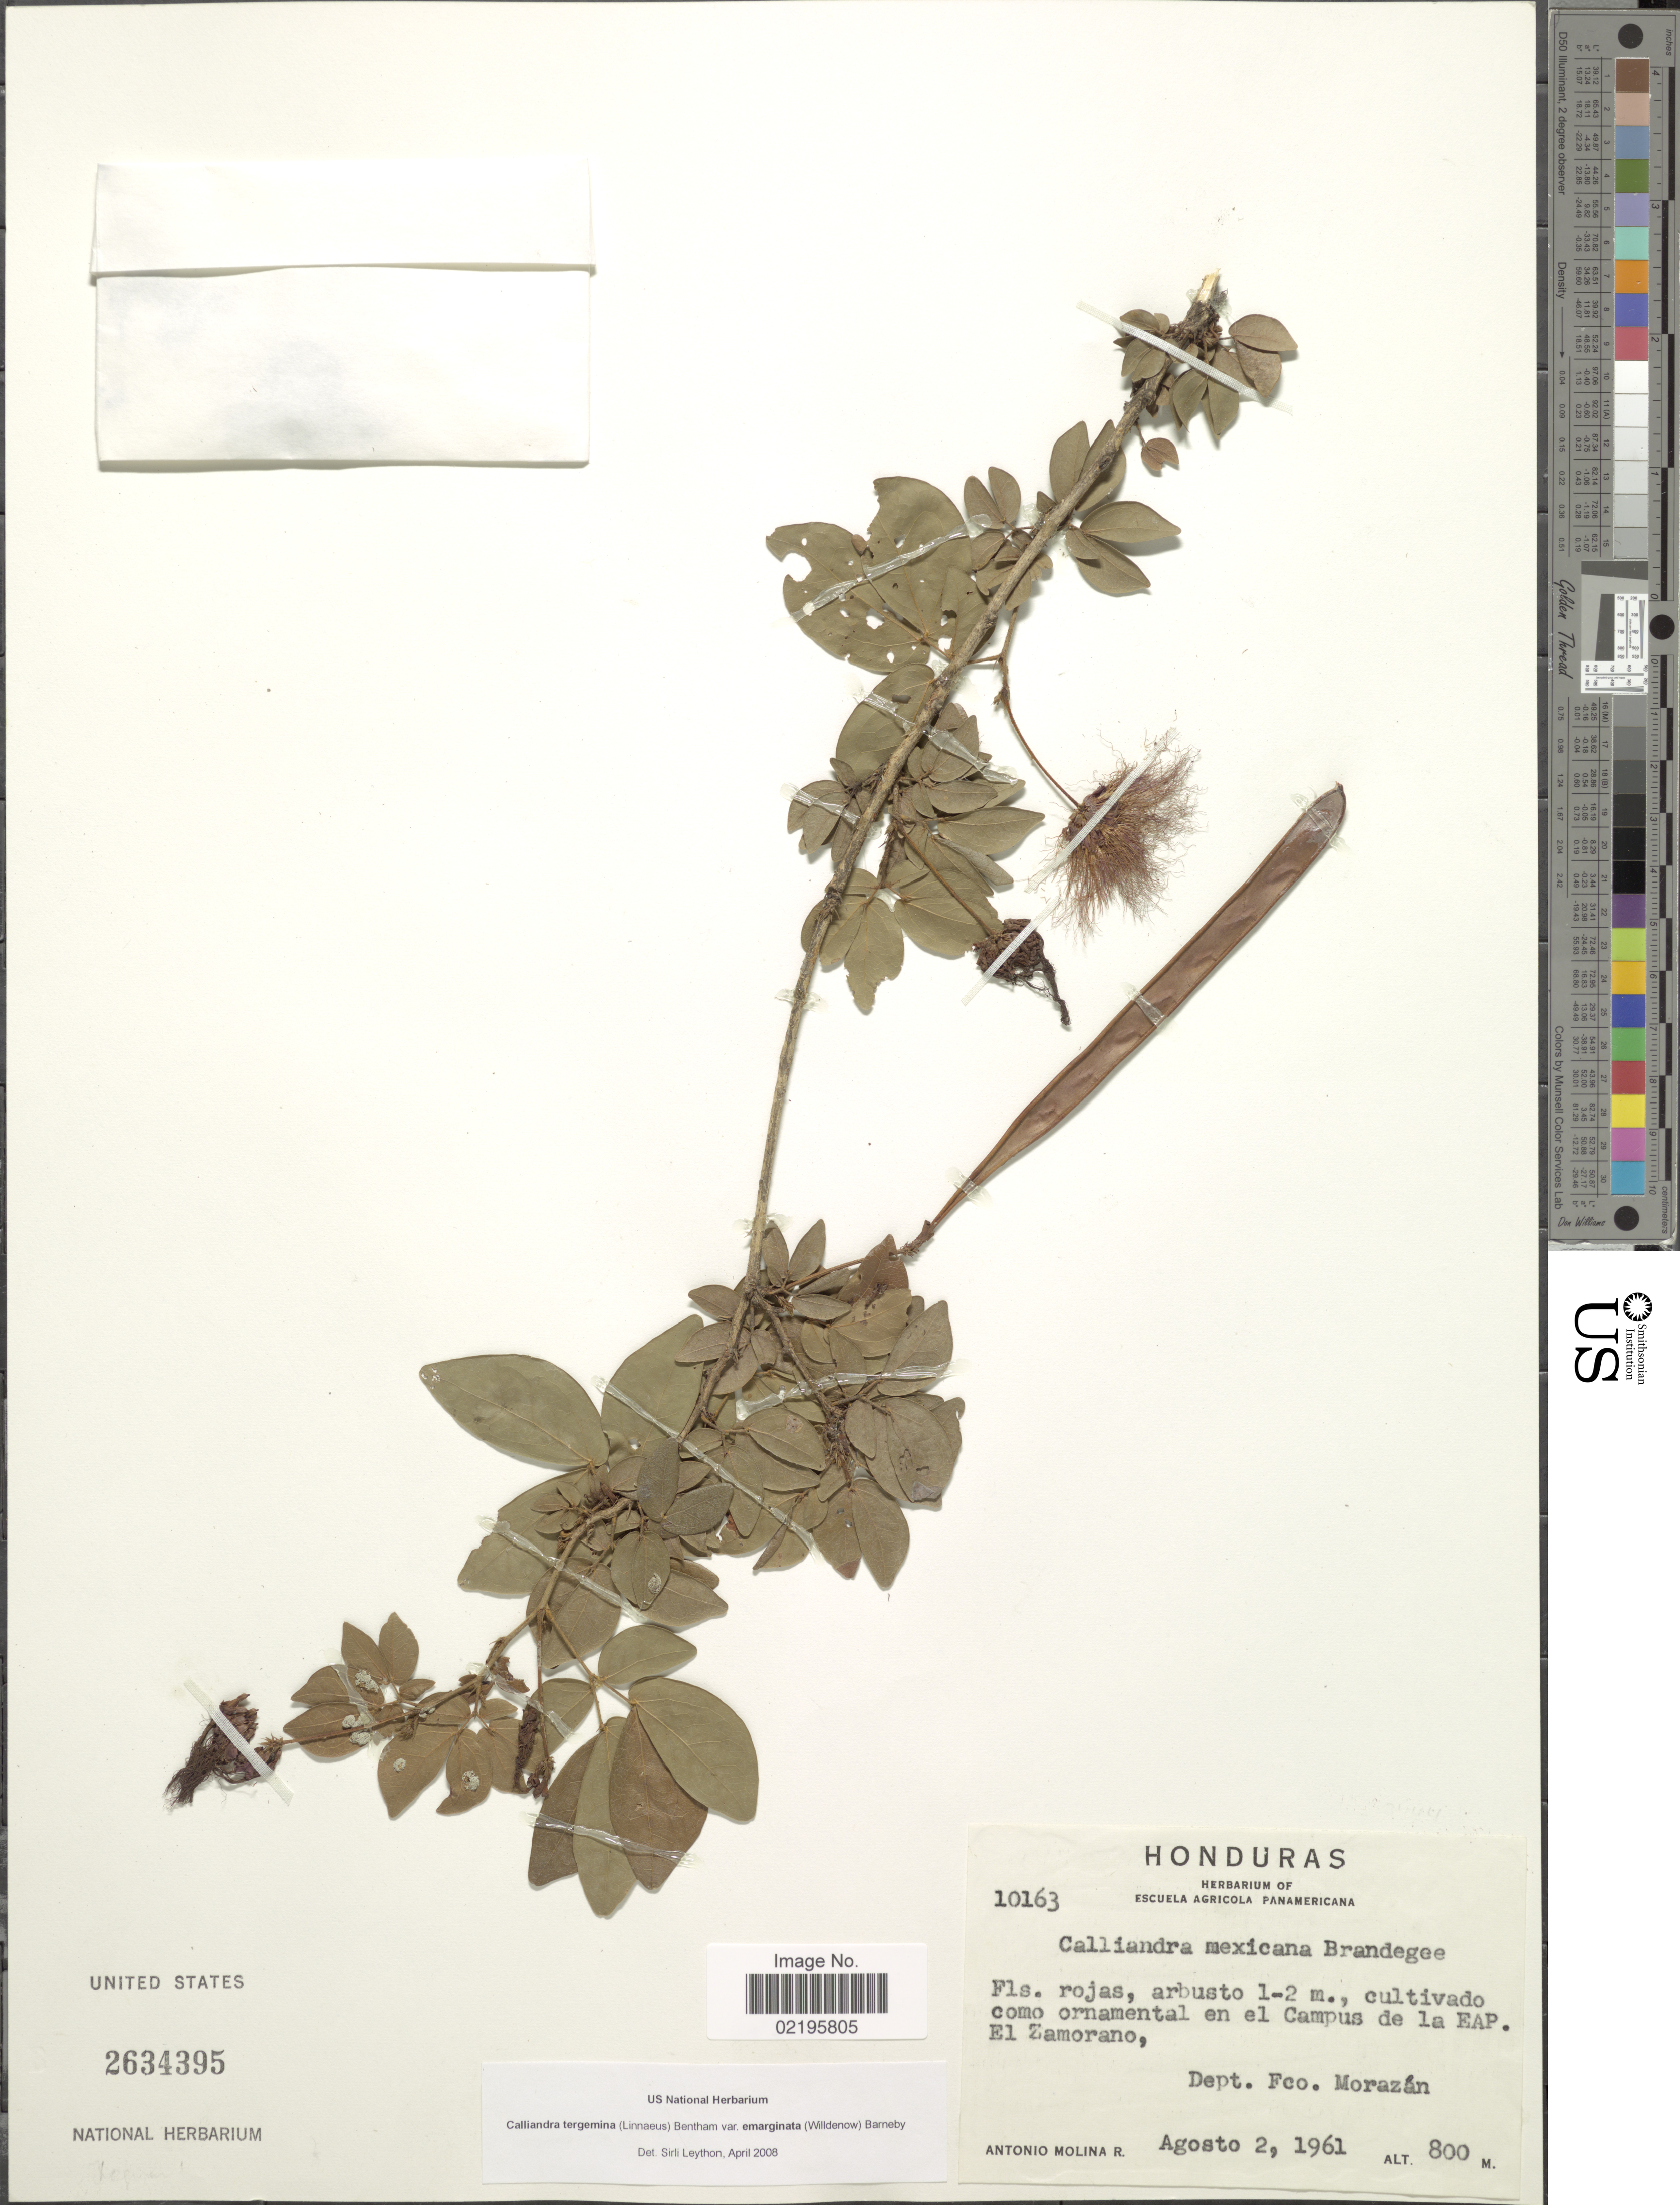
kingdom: Plantae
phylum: Tracheophyta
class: Magnoliopsida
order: Fabales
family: Fabaceae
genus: Calliandra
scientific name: Calliandra tergemina var. emarginata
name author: (Willd.) Barneby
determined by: Leython, S.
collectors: A. Molina R.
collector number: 10163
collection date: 1961-08-02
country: Honduras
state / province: Fco. Morazán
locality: Cultivado como ornamental en al Campus de la EAP. El Zamorano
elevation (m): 800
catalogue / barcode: US 2634395